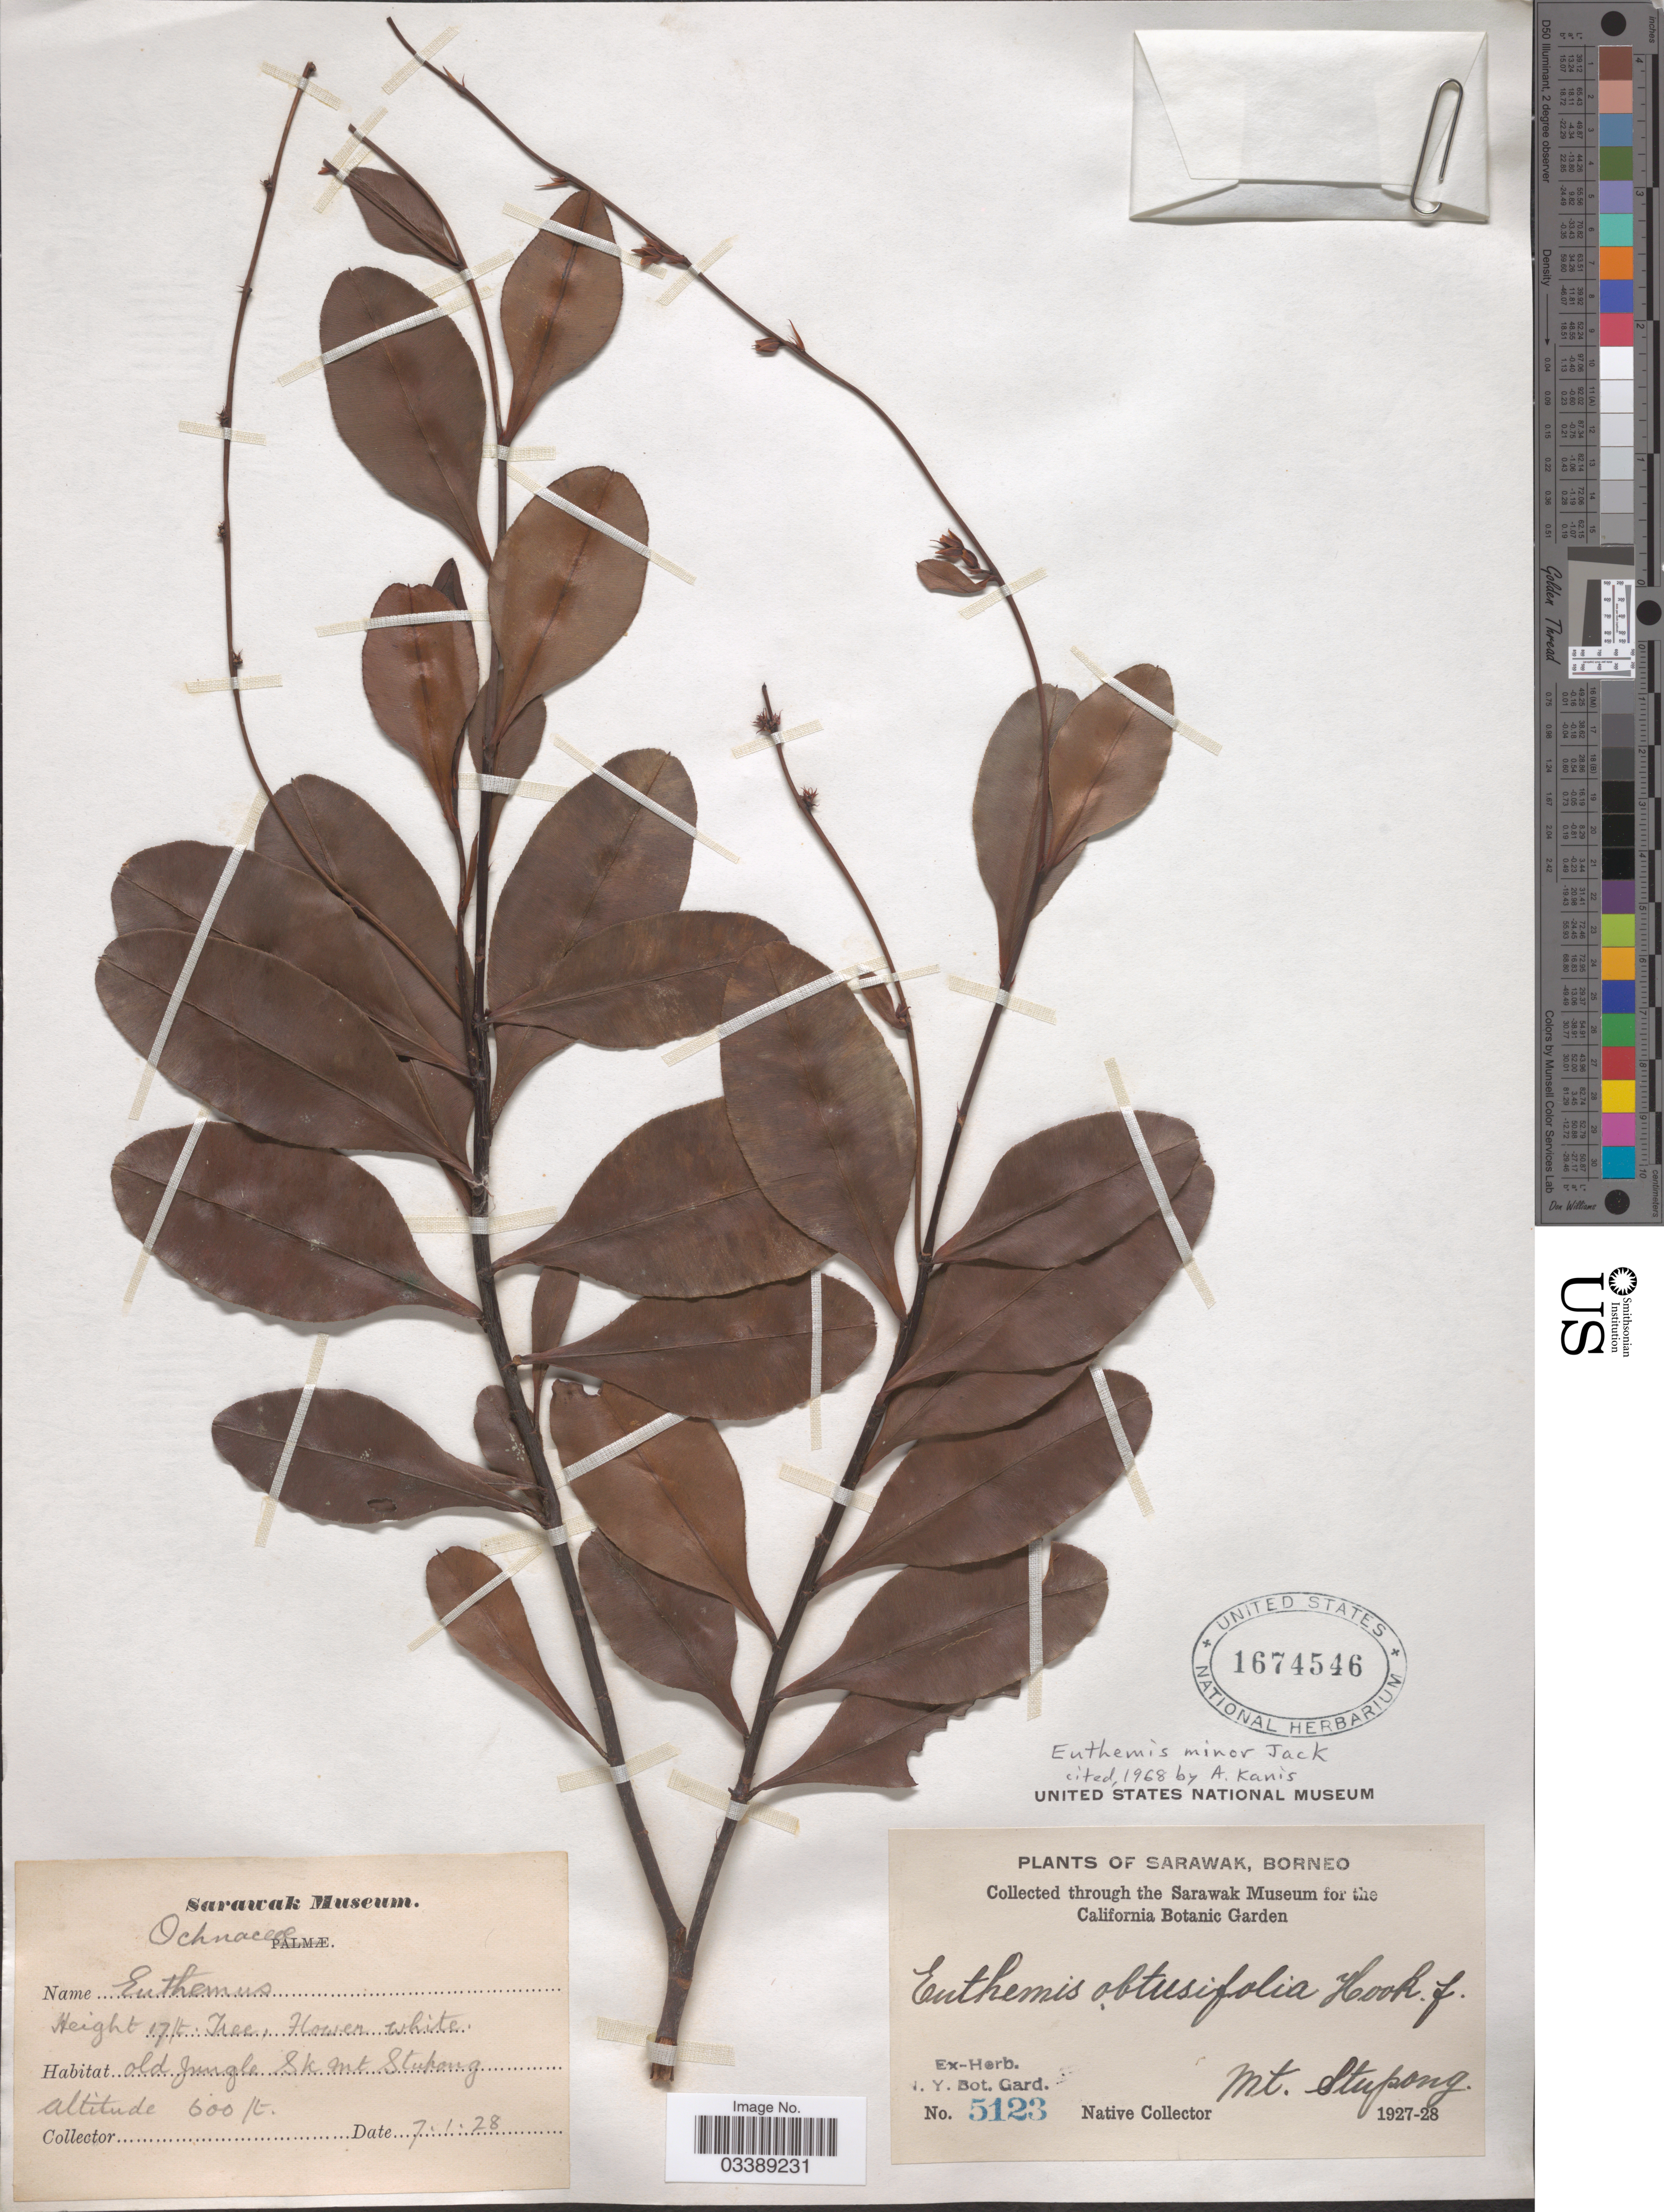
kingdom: Plantae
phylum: Tracheophyta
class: Magnoliopsida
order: Malpighiales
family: Ochnaceae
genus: Euthemis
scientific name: Euthemis minor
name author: Jack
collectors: Native collector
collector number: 5123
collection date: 1928-01-07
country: Malaysia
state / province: Sarawak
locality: Borneo. Old jungle Sk Mt. Stupong. Mt. Stupong.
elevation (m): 183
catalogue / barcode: US 1674546